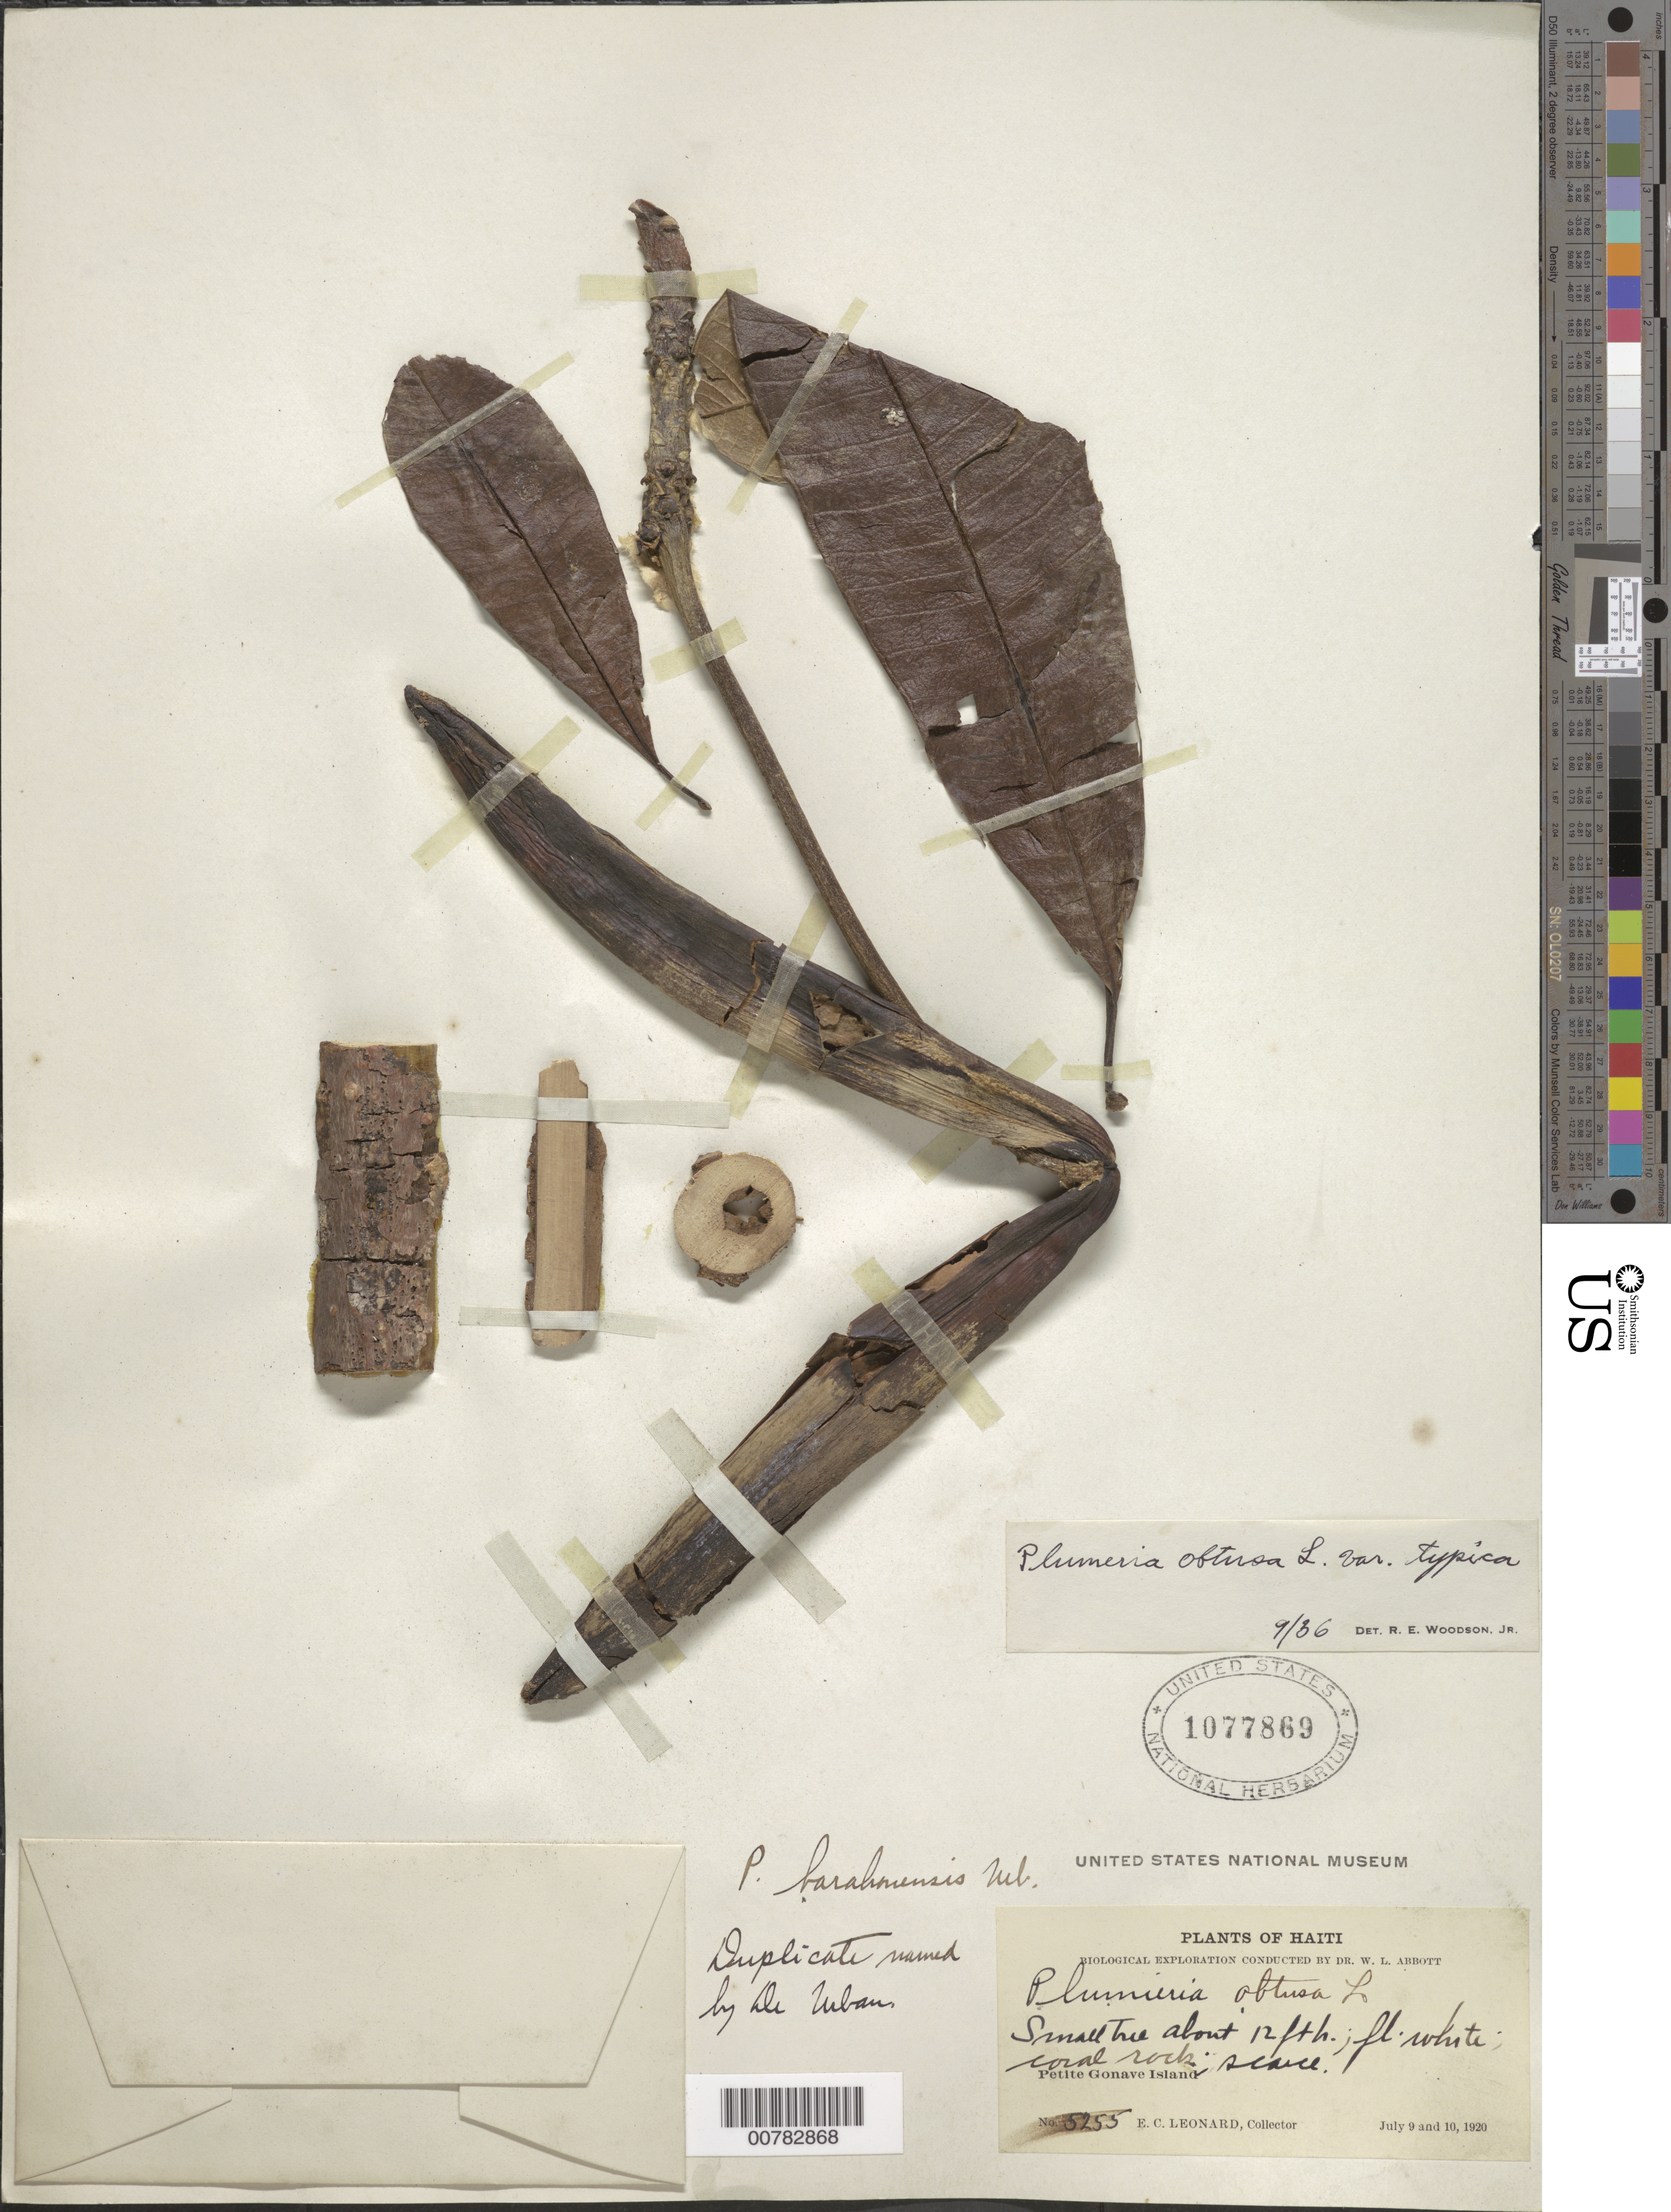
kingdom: Plantae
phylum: Tracheophyta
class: Magnoliopsida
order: Gentianales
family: Apocynaceae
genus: Plumeria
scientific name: Plumeria obtusa var. typica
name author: Woodson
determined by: Woodson, R. E., Jr.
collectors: E. C. Leonard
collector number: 5255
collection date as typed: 09 Jul 1920 to 10 Jul 1920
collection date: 1920-07-09/1920-07-10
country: Haiti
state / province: Ouest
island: Île de la Gonâve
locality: Petite Gonave Island.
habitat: Coral rocks.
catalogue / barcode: US 1077869